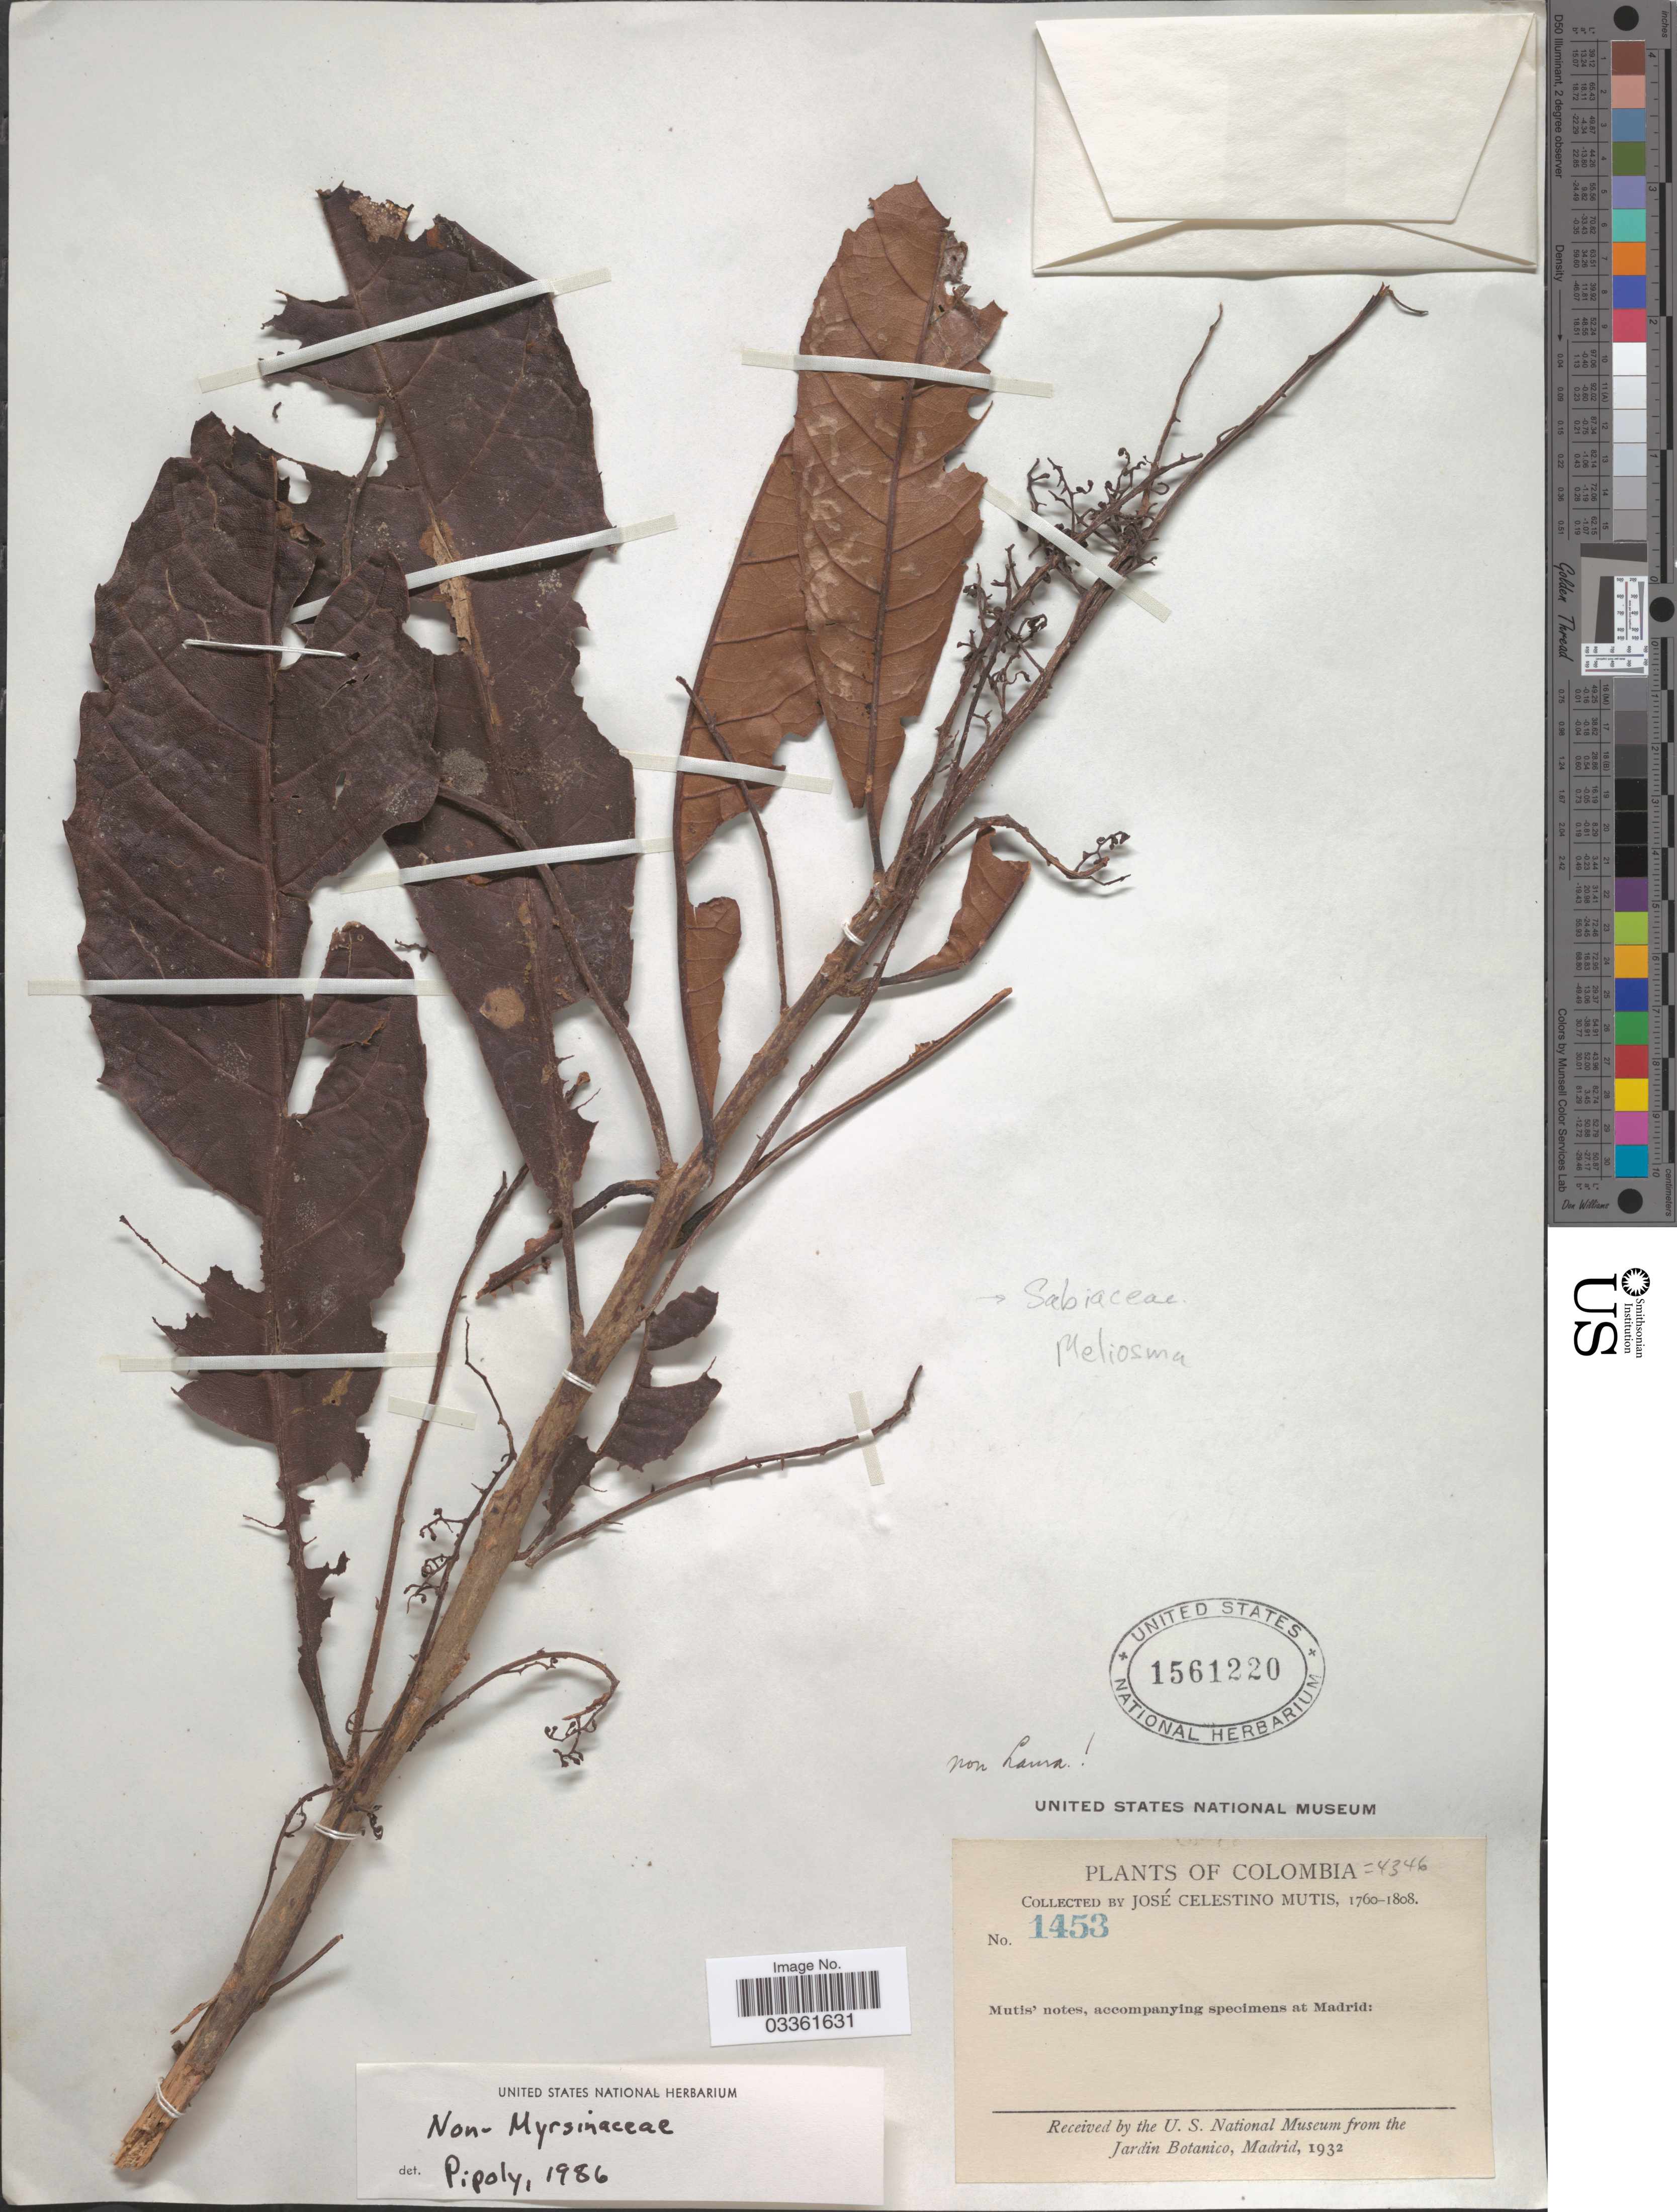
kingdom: Plantae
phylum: Tracheophyta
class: Magnoliopsida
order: Proteales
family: Sabiaceae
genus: Meliosma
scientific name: Meliosma cundinamarcensis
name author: Cuatrec. & Idrobo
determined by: Ávila, F. A.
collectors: J. C. B. Mutis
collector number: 1453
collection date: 1760/1808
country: Colombia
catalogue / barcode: US 1561220